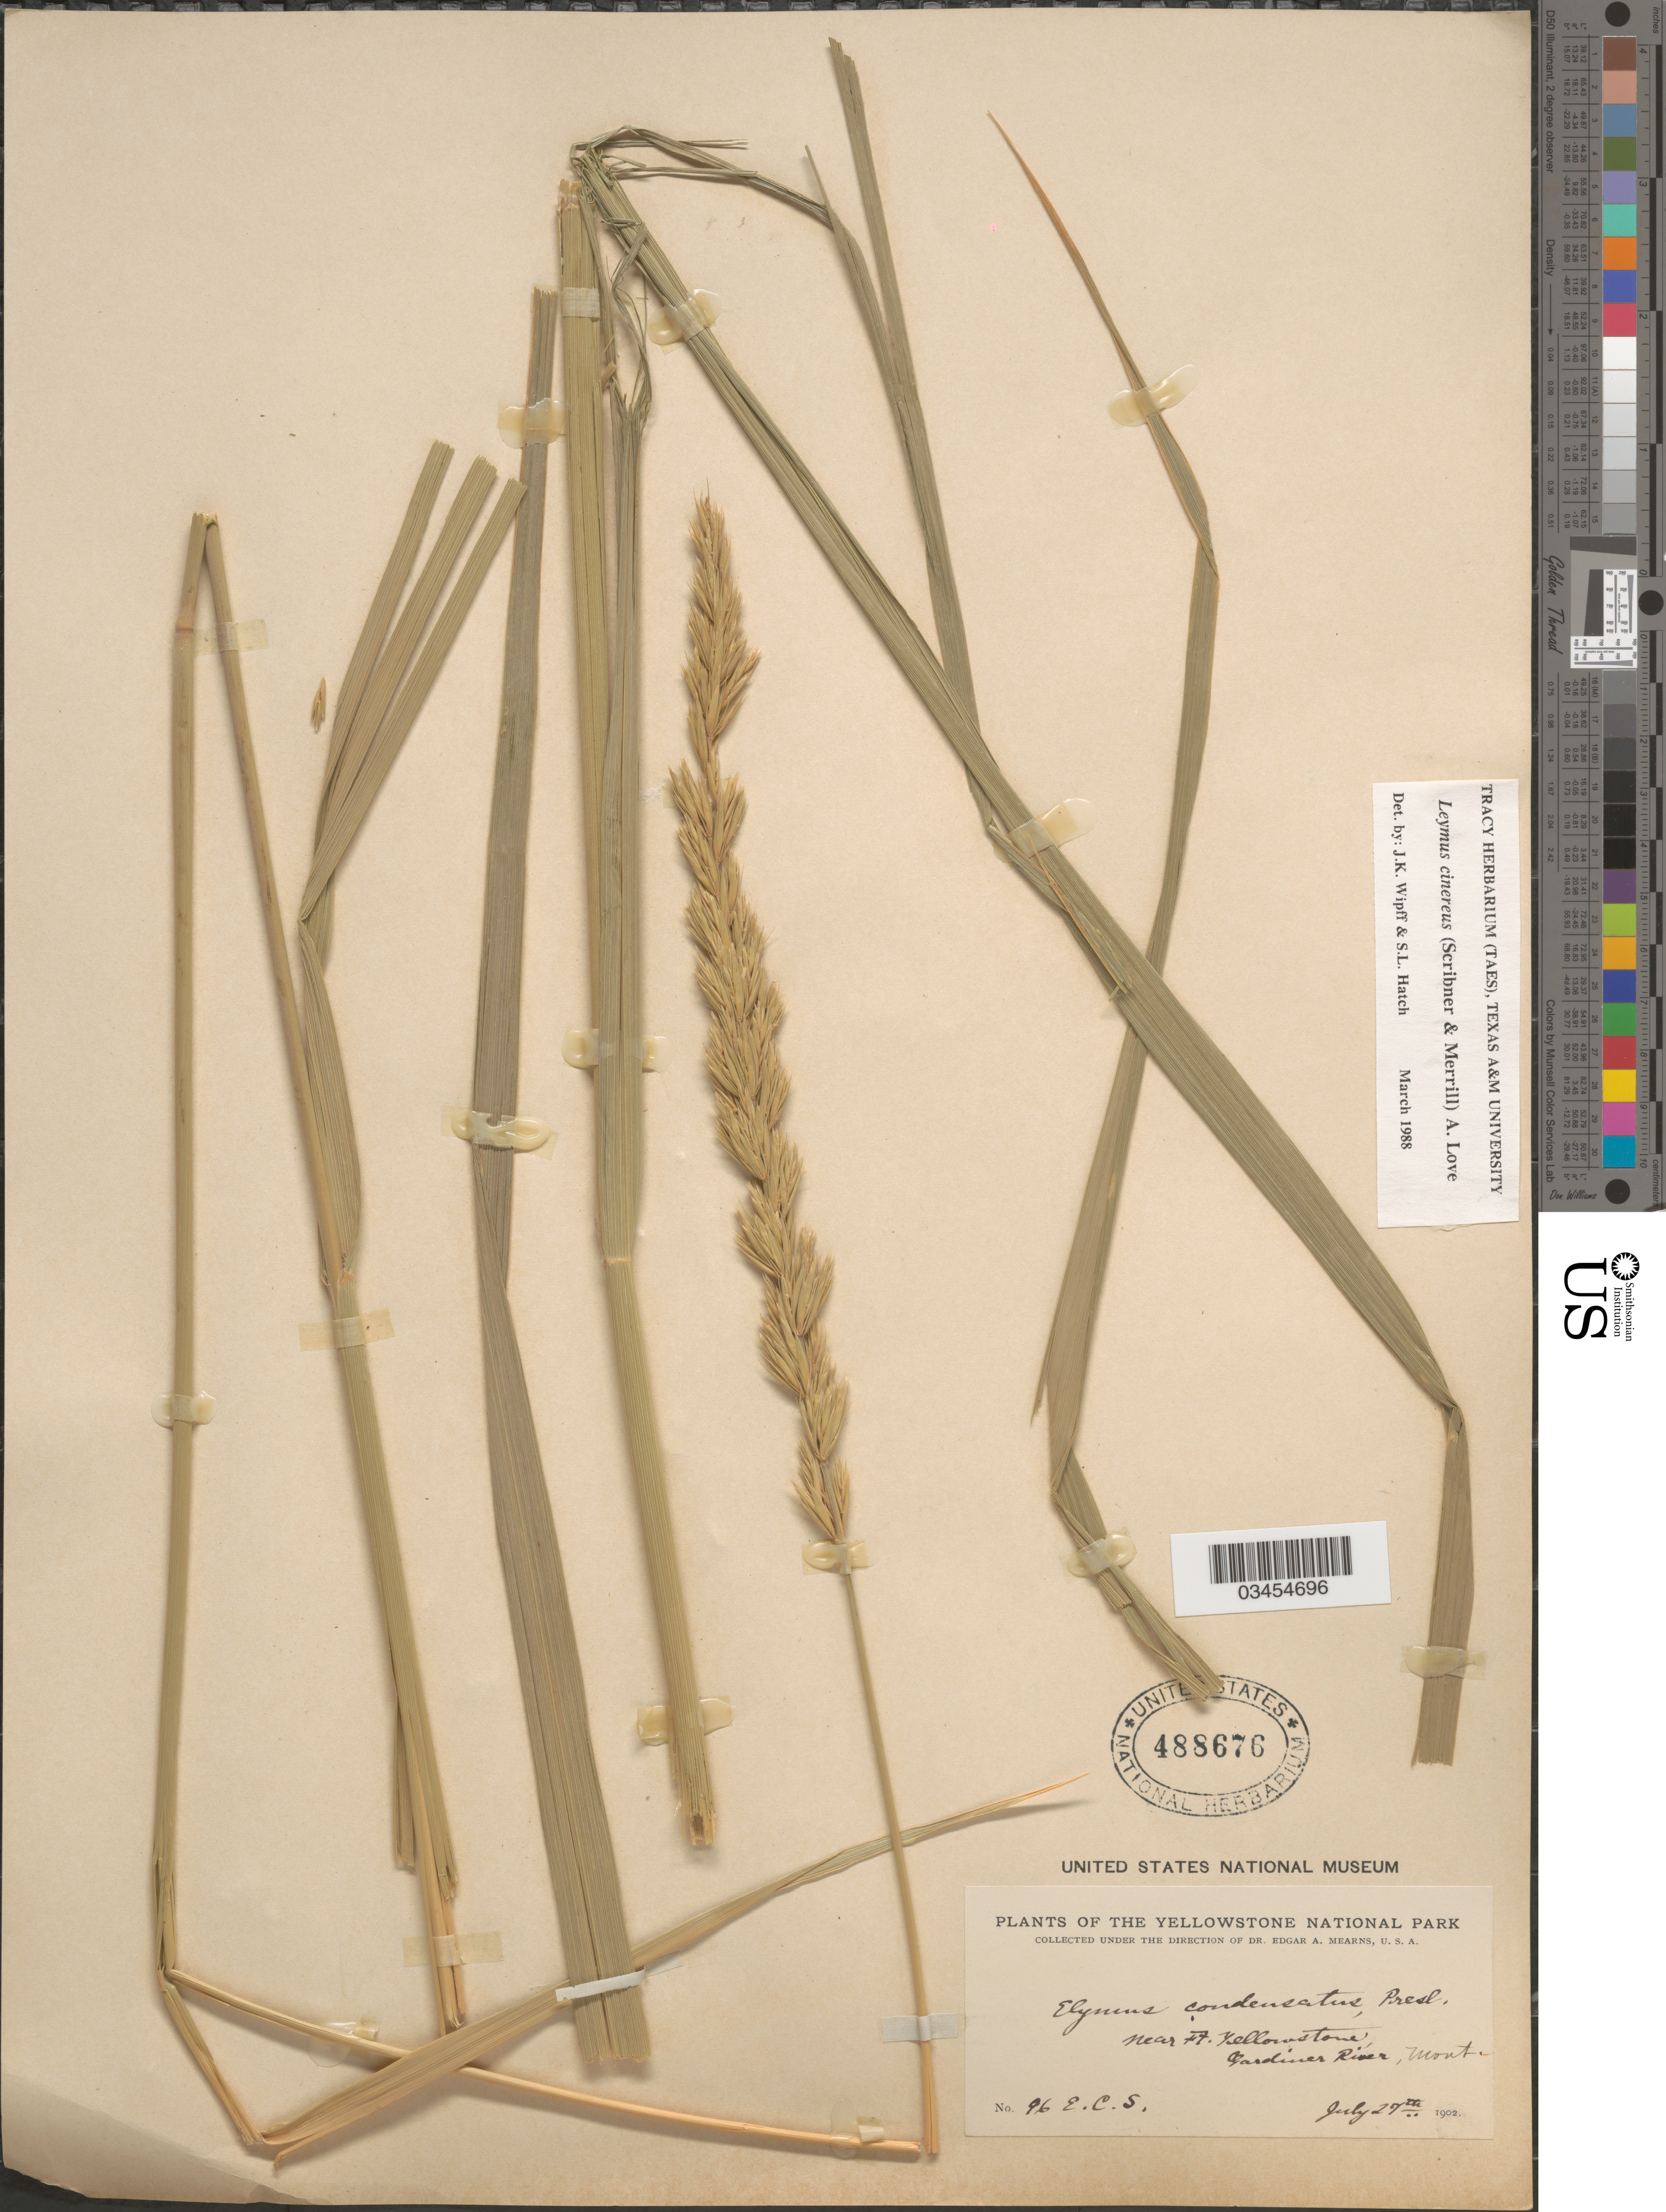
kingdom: Plantae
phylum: Tracheophyta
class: Liliopsida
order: Poales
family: Poaceae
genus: Leymus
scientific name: Leymus cinereus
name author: (Scribn. & Merr.) Á. Löve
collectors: E. C. Smith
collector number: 96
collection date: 1902-07-27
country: United States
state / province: Wyoming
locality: The Yellowstone National Park. Near Ft. Yellowstone, Gardiner River.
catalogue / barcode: US 488676